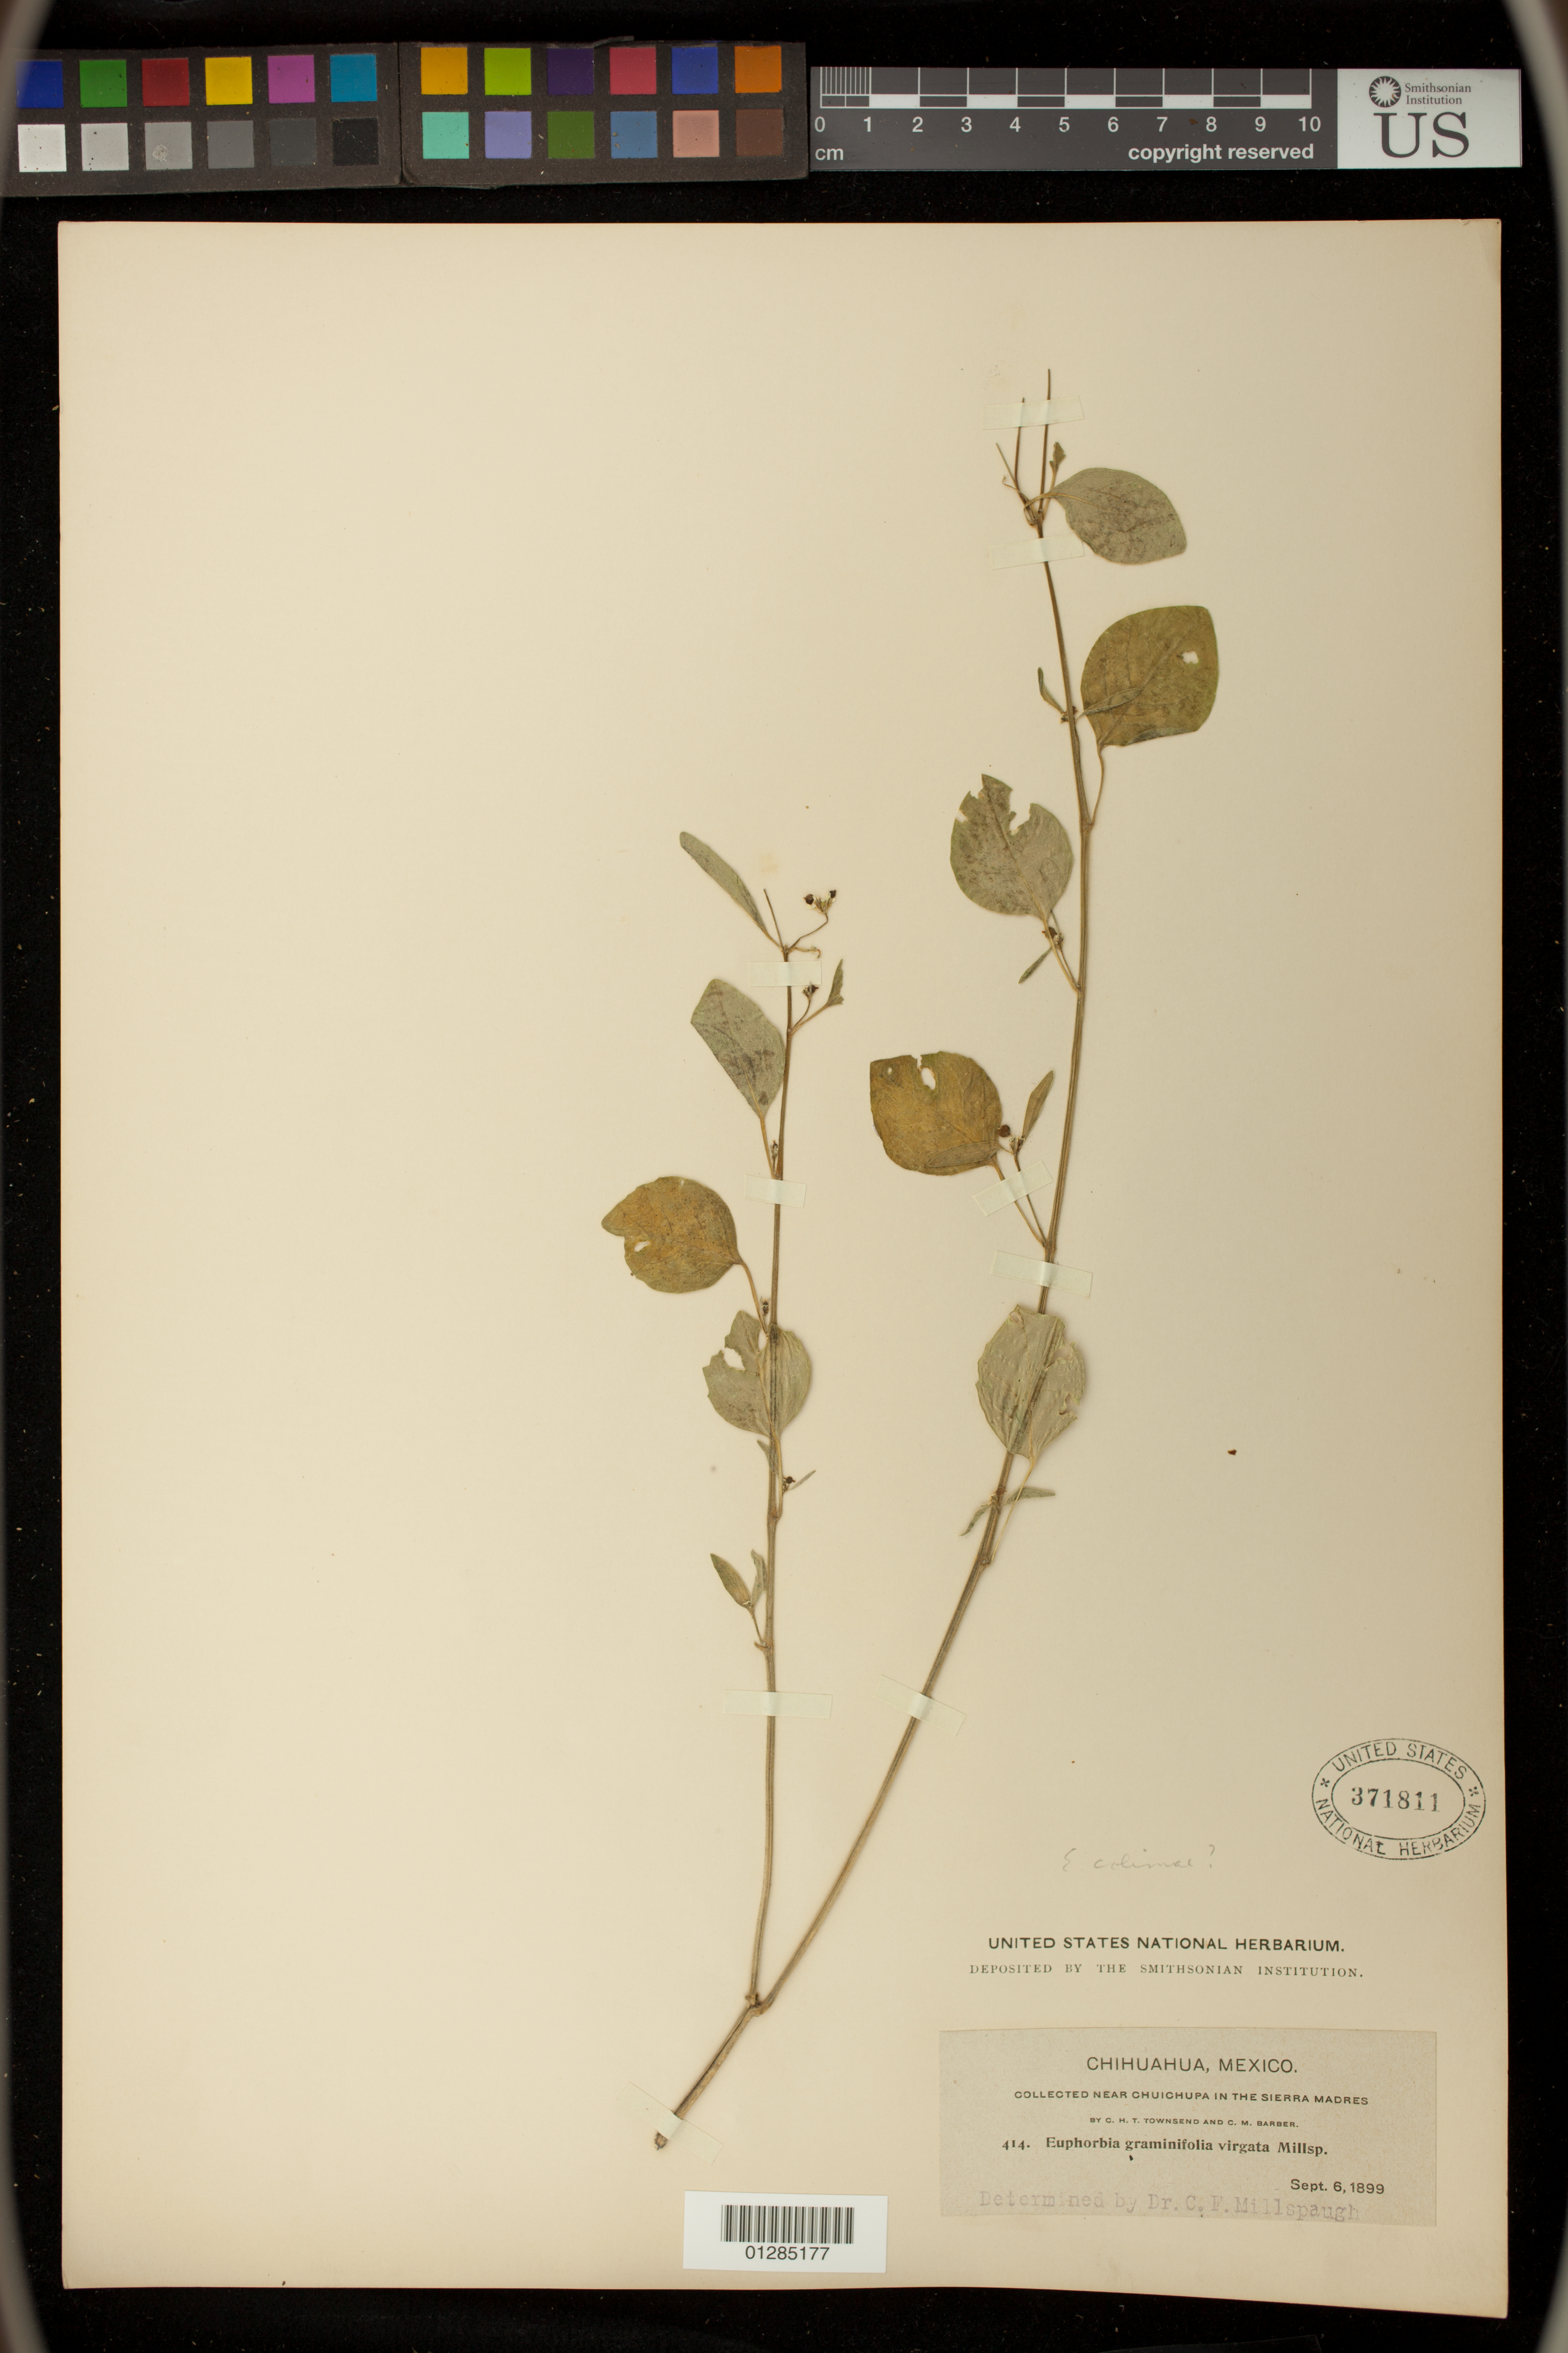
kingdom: Plantae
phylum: Tracheophyta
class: Magnoliopsida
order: Malpighiales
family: Euphorbiaceae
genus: Euphorbia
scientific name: Euphorbia graminea var. graminea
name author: Jacq.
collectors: C. H. T. Townsend & C. Barber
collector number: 414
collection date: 1899-09-06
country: Mexico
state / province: Chihuahua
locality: near Chuichupa in the Sierra Madres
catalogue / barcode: US 371811